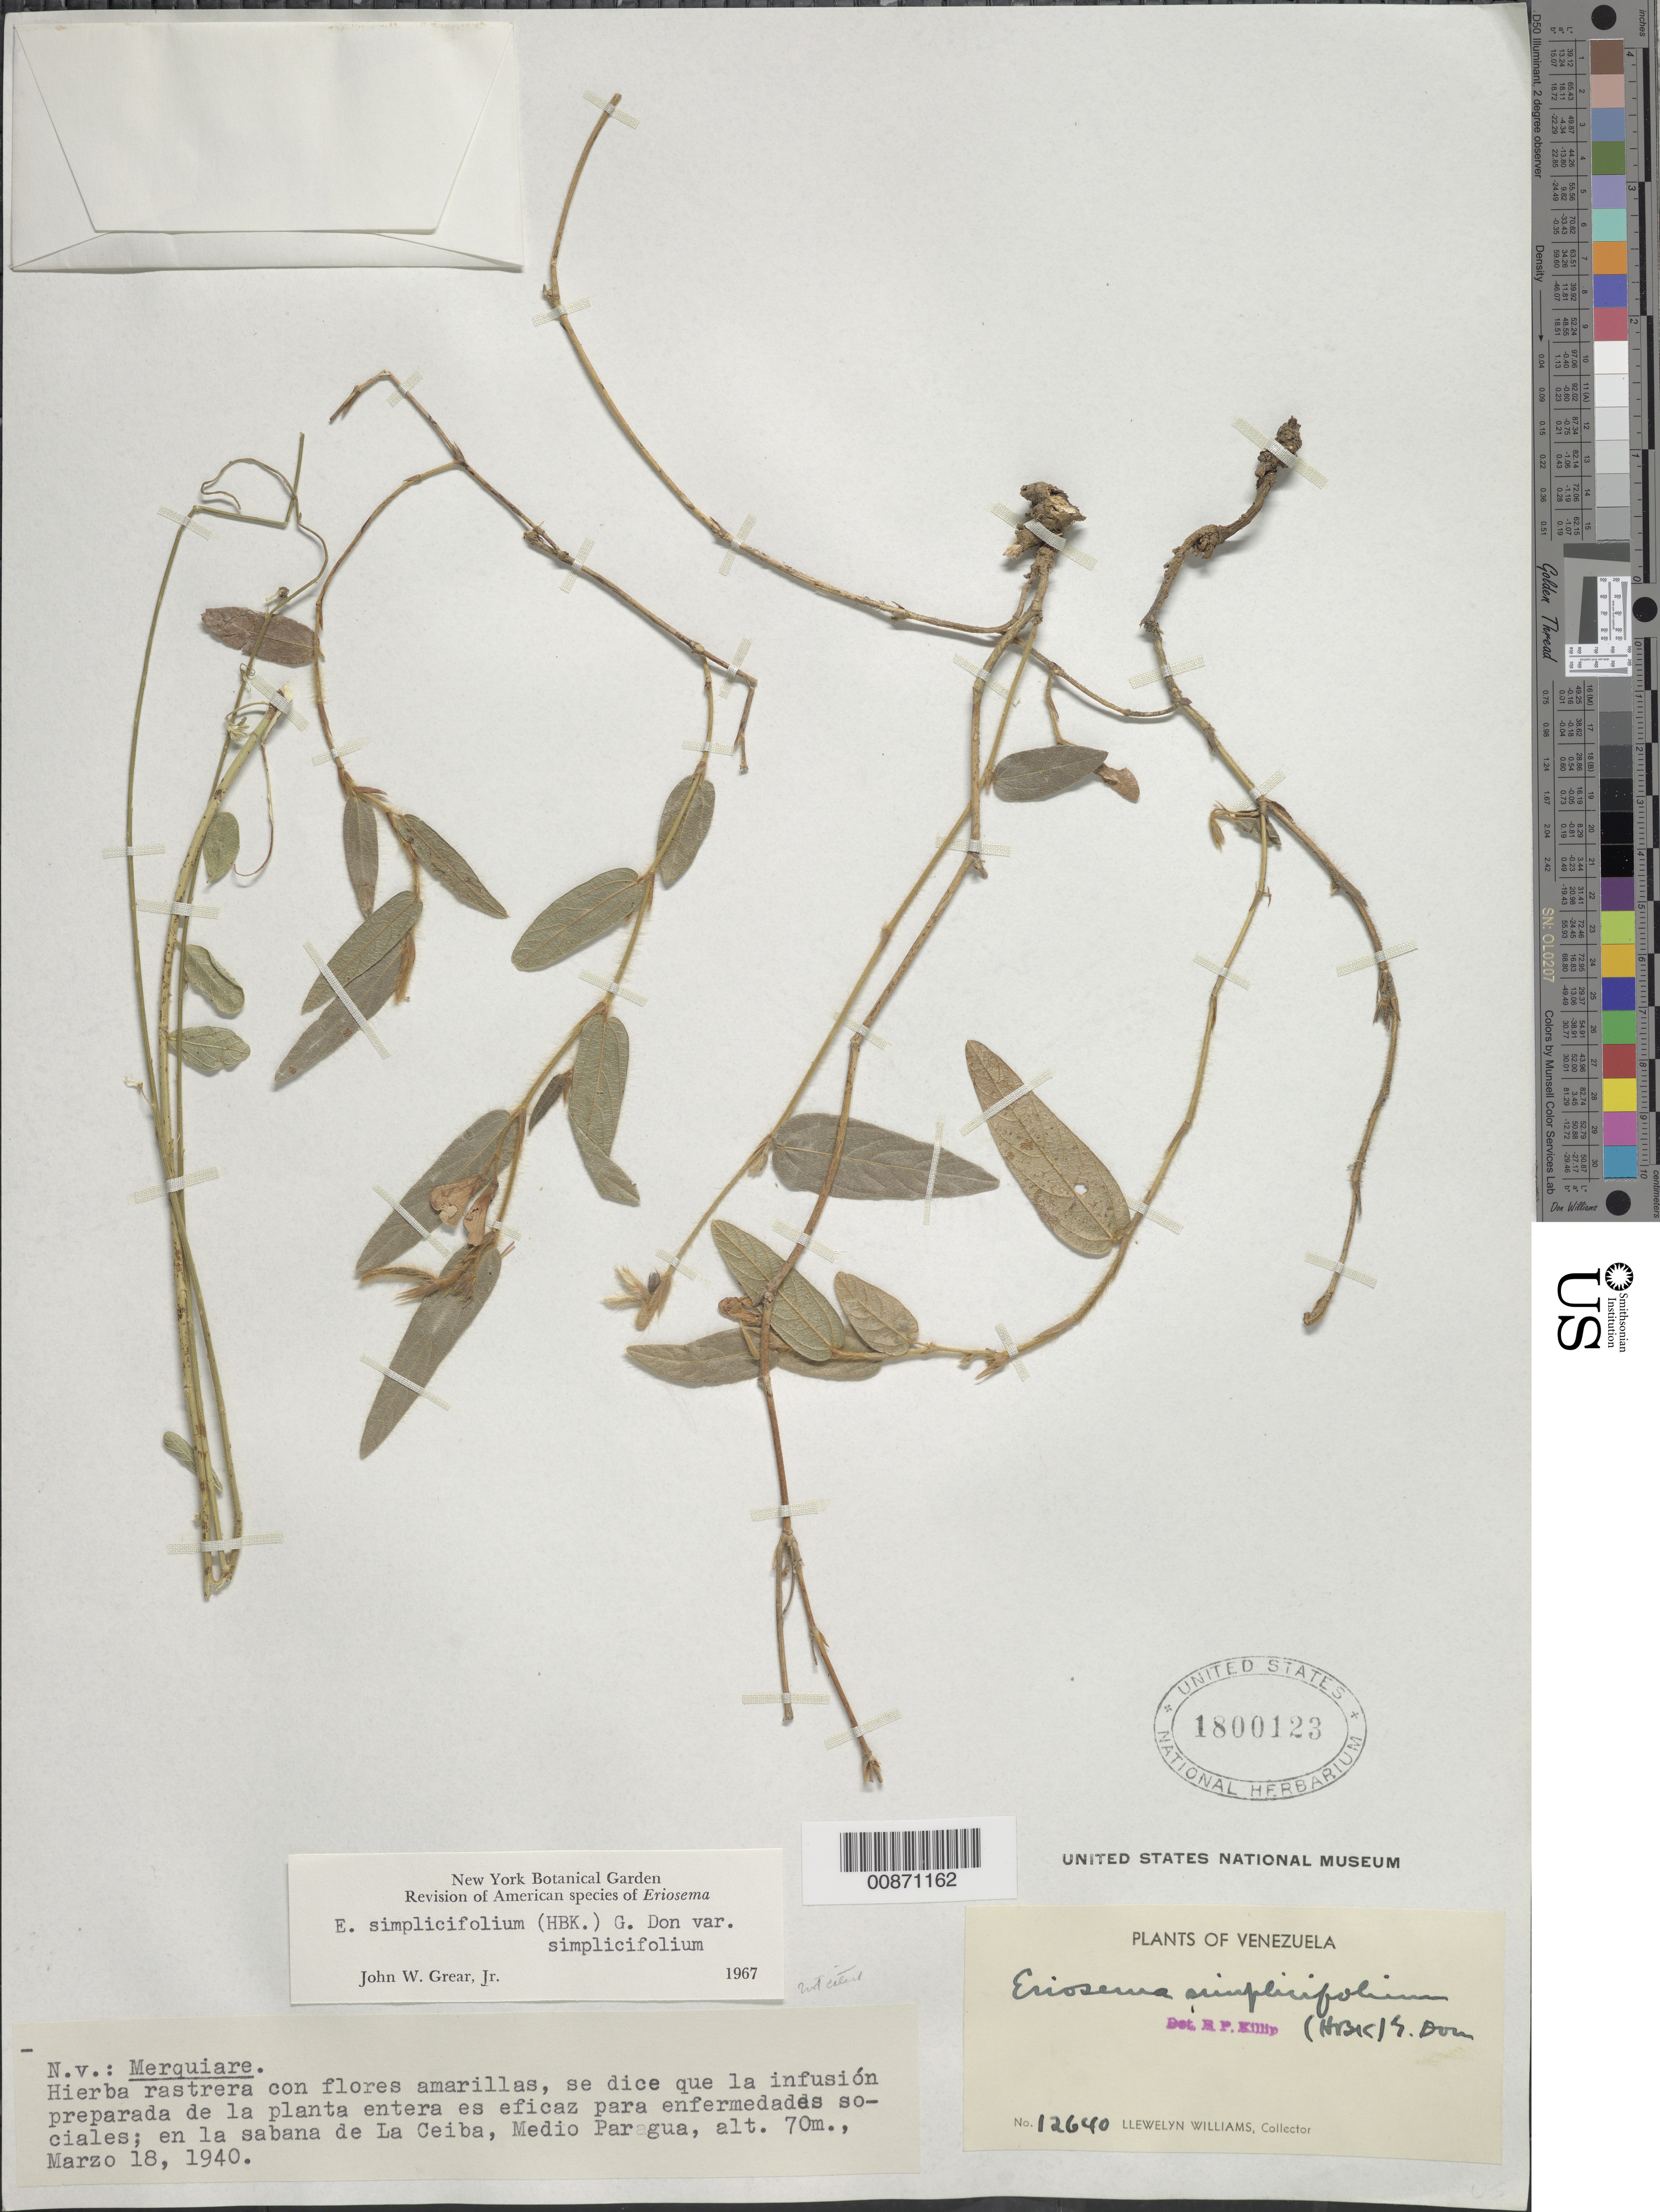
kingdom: Plantae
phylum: Tracheophyta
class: Magnoliopsida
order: Fabales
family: Fabaceae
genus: Eriosema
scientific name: Eriosema simplicifolium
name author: (Kunth) G. Don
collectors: Ll. Williams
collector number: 12640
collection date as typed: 18-Mar-40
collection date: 1940-03-18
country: Venezuela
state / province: Bolívar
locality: La Ceiba, Medio Paragua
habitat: Sabana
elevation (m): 70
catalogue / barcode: US 1800123